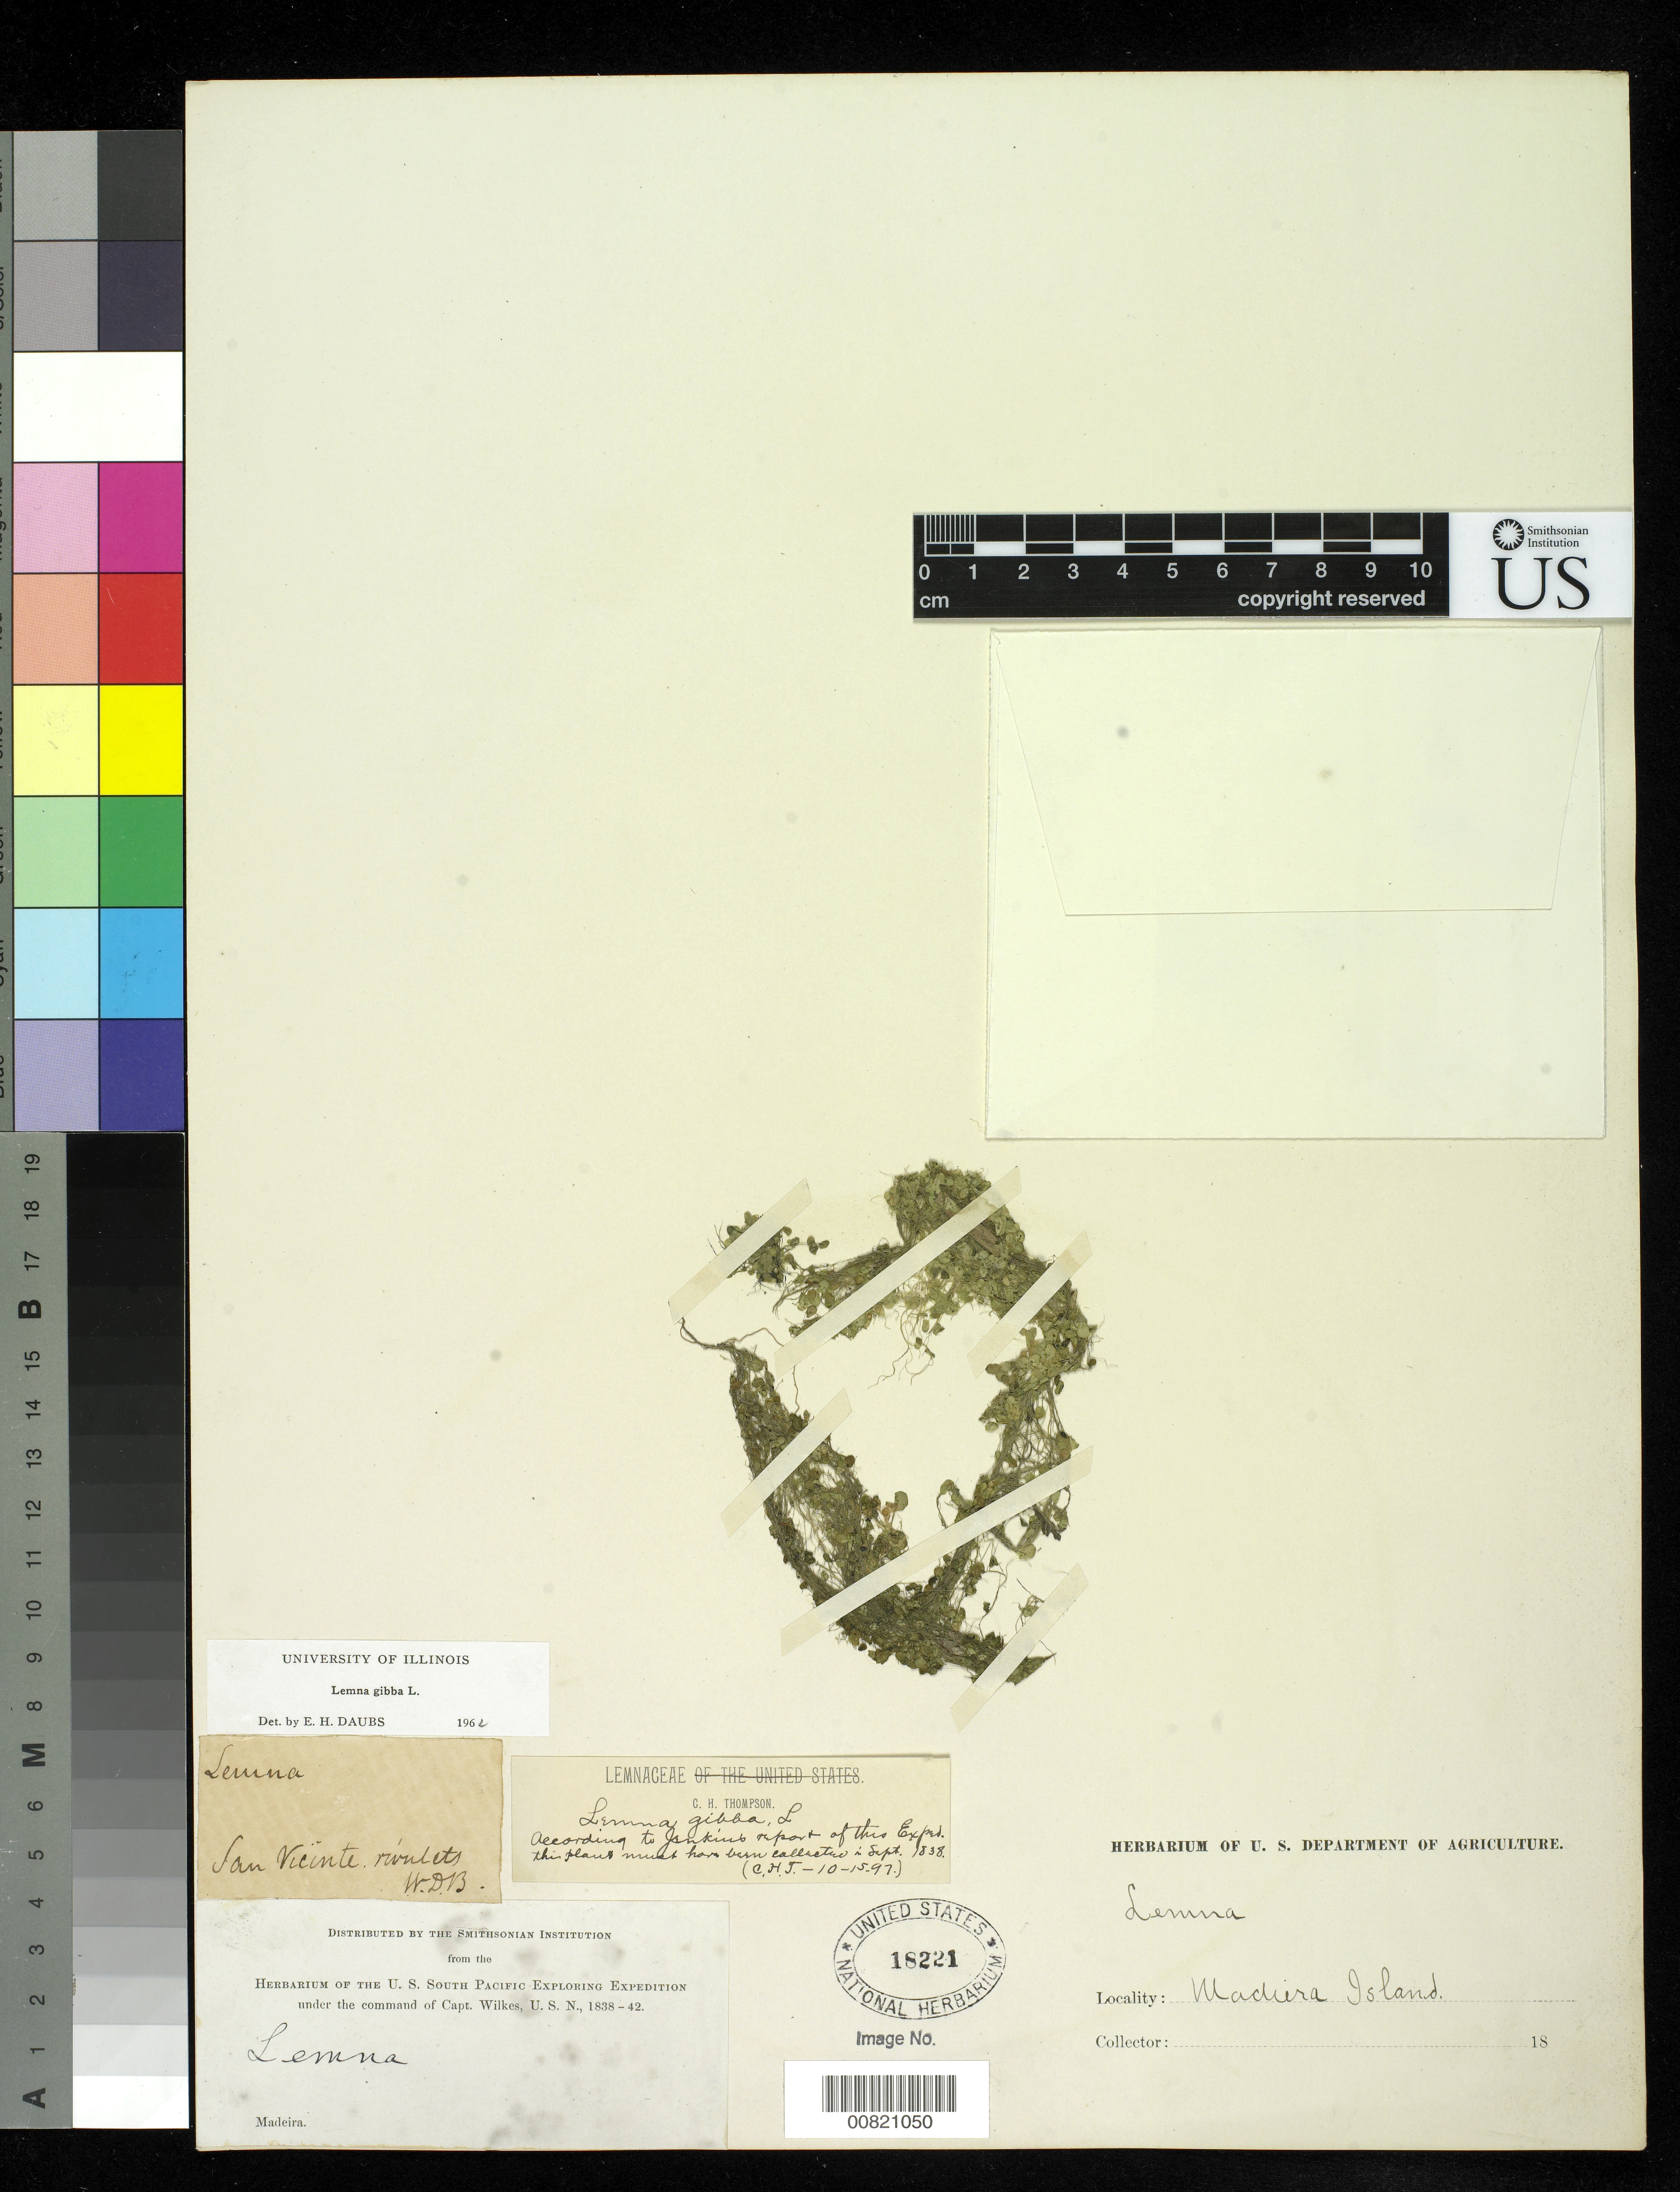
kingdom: Plantae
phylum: Tracheophyta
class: Liliopsida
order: Alismatales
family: Araceae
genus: Lemna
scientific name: Lemna gibba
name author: L.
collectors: Wilkes Explor. Exped.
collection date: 1838/1842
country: Portugal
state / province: Madeira (Aut. Reg.)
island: Madeira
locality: San Vicente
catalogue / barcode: US 18221